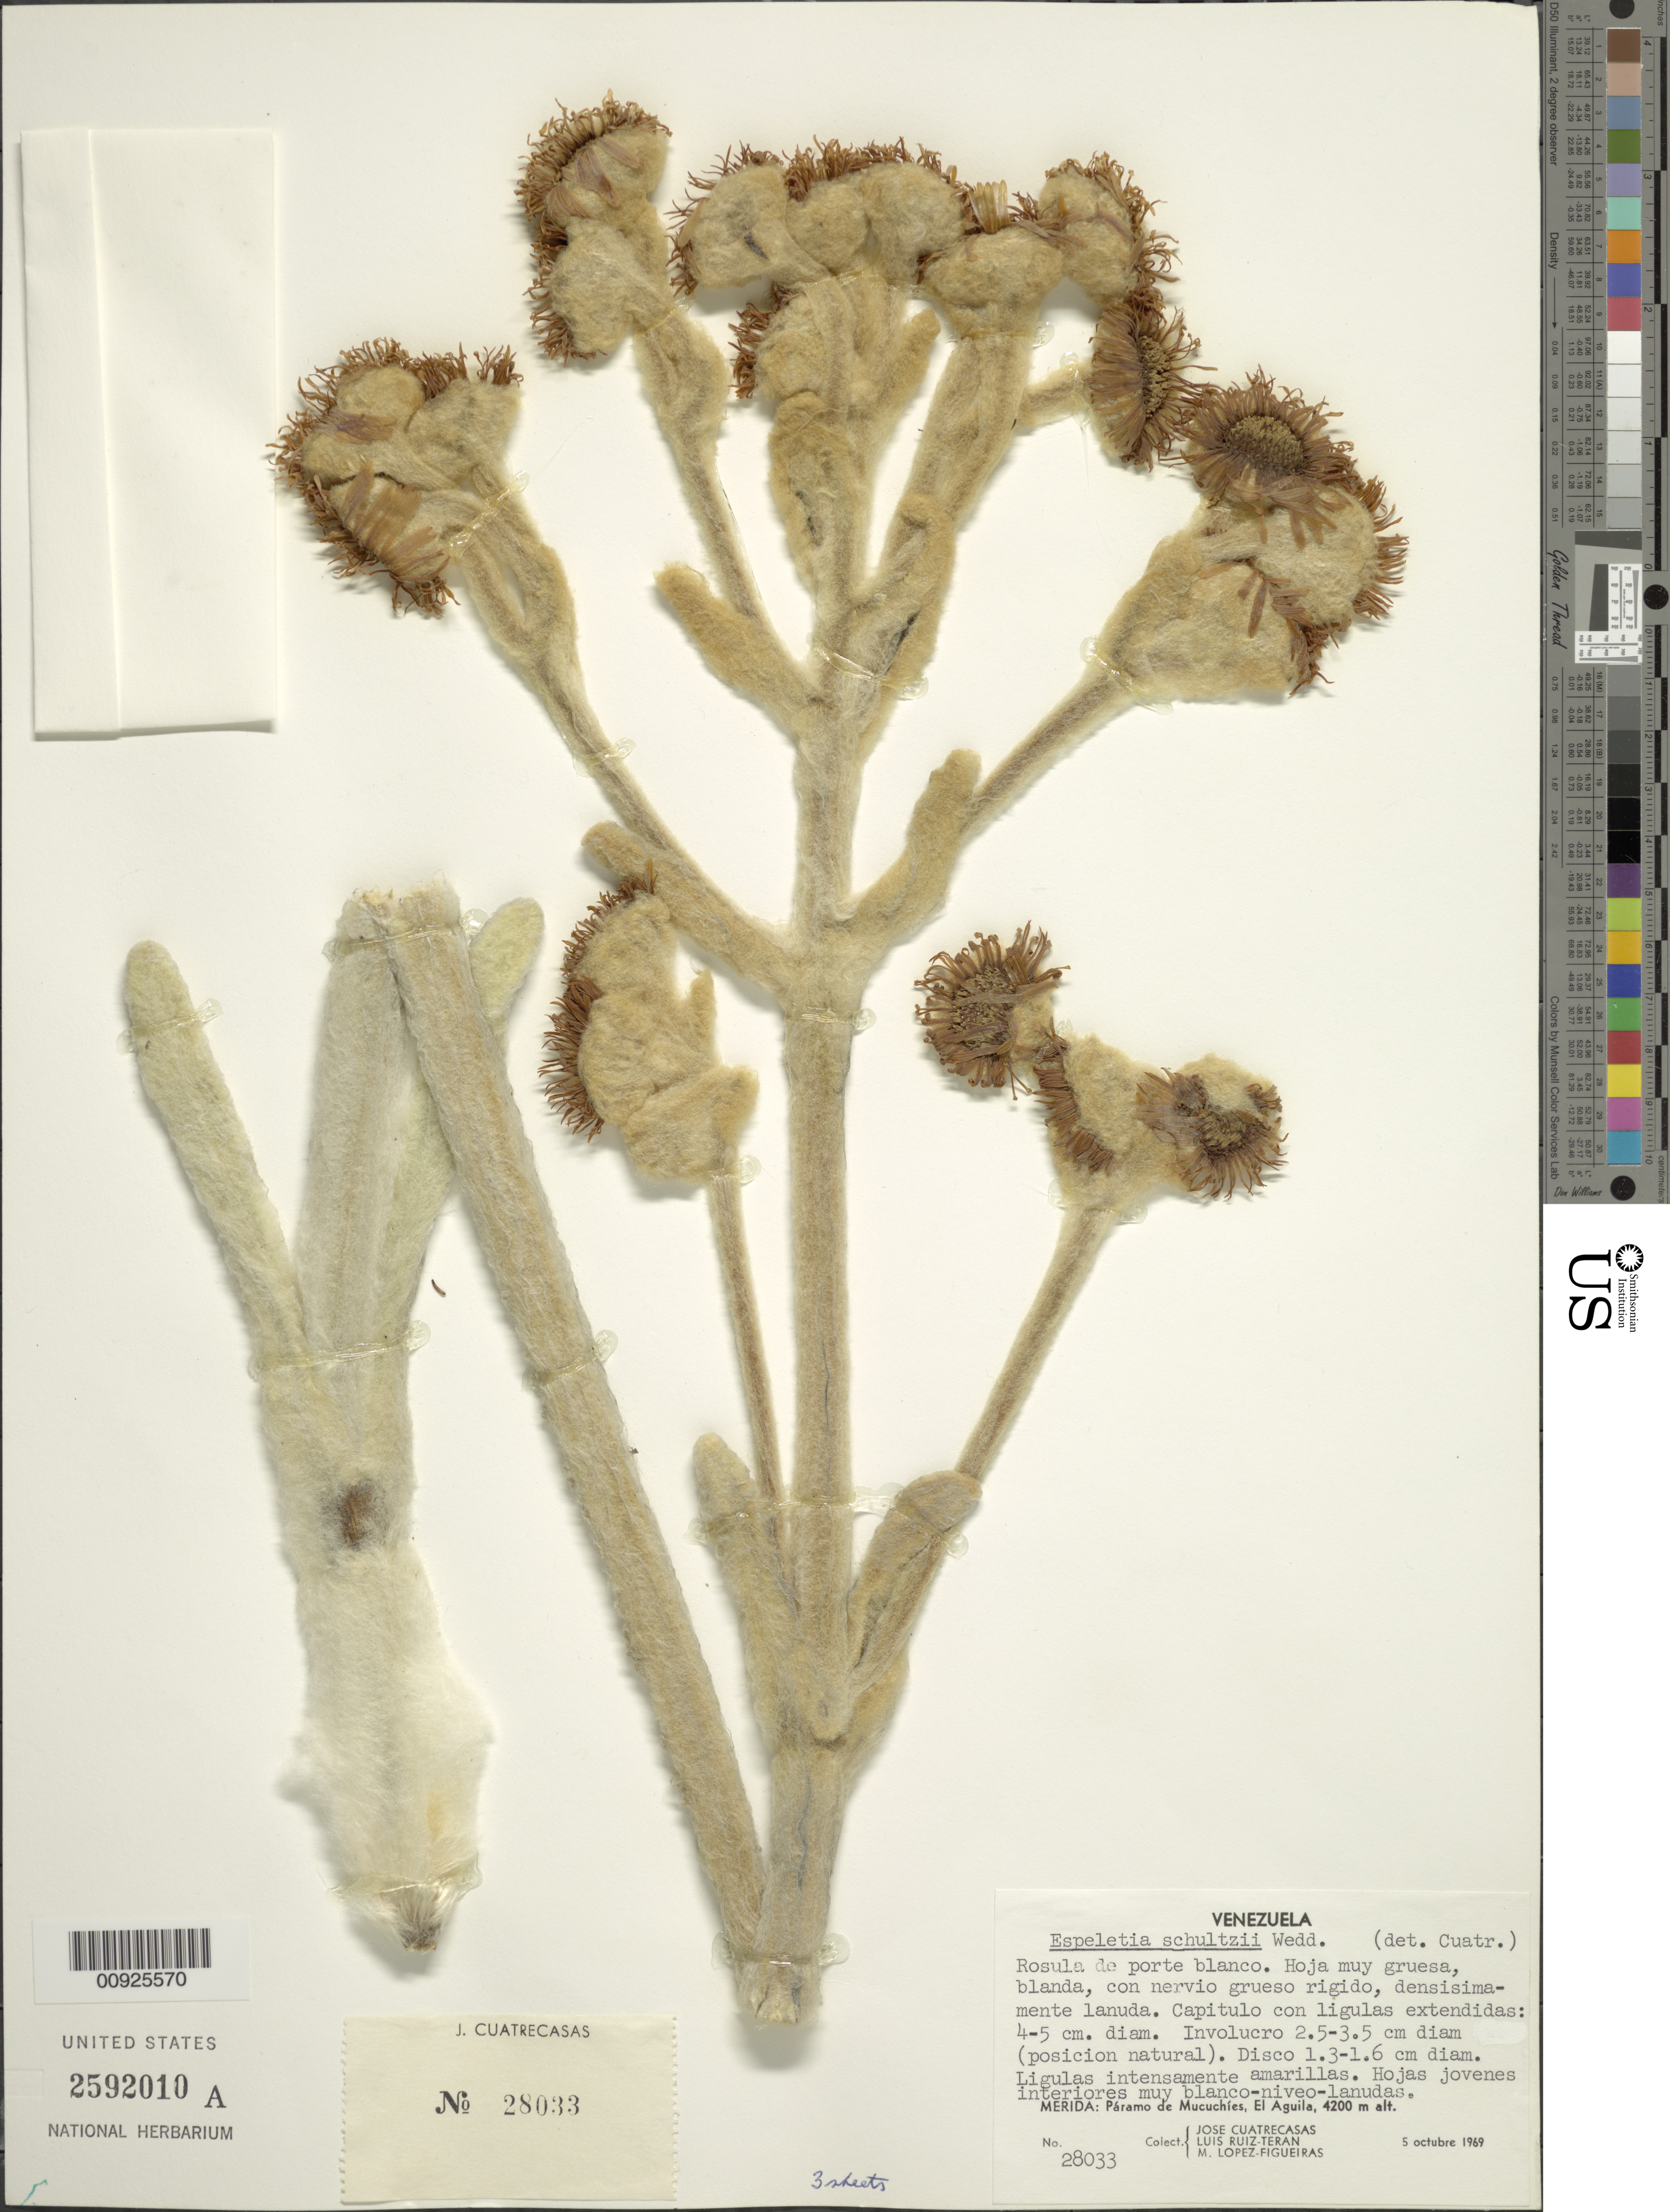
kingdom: Plantae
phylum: Tracheophyta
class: Magnoliopsida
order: Asterales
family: Asteraceae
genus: Espeletia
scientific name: Espeletia schultzii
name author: Wedd.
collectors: J. Cuatrecasas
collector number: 28033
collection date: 1969-10-05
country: Venezuela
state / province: Mérida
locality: Páramo de Mucuchíes. Páramo de Mucuchíes, El Aguila.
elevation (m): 4200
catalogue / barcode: US 2592010